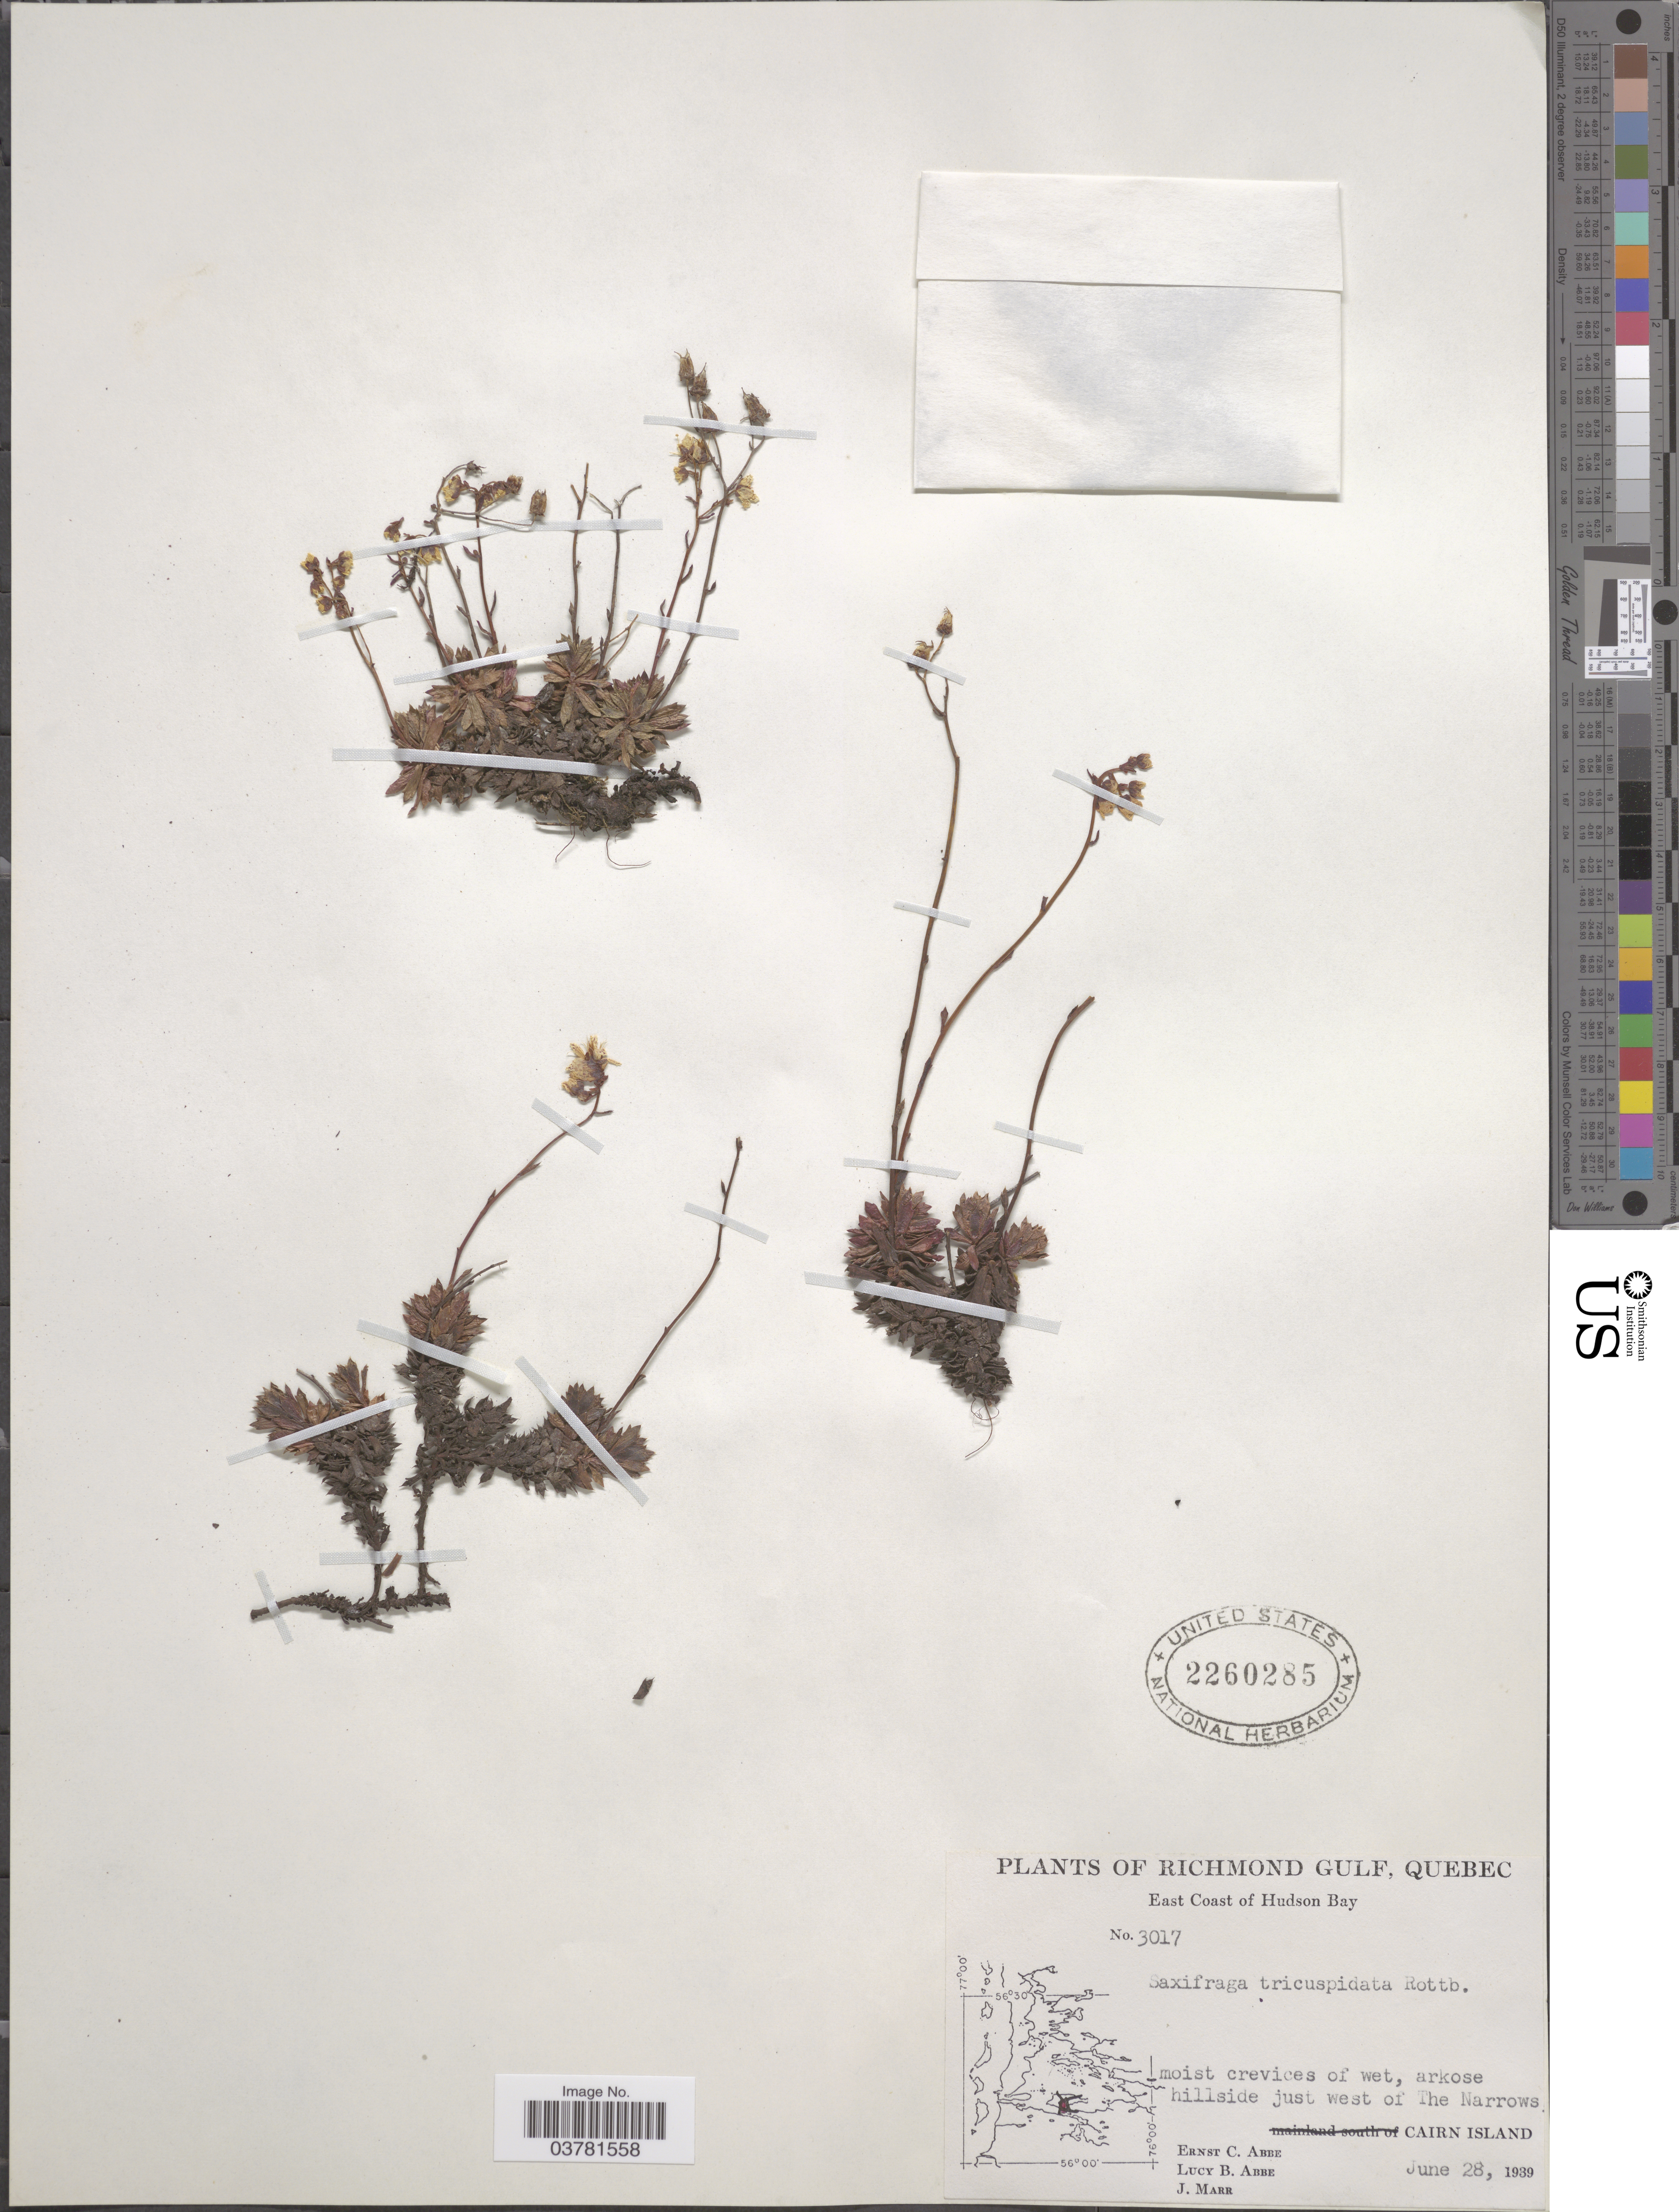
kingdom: Plantae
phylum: Tracheophyta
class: Magnoliopsida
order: Saxifragales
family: Saxifragaceae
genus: Saxifraga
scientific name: Saxifraga tricuspidata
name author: Rottb.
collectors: E. C. Abbe, L. B. Abbe & J. Marr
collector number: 3017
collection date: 1939-06-28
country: Canada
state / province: Quebec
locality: Richmond Gulf. East Coast of Hudson Bay. Moist crevices of wet, arkose hillside just west of The Narrows. Cairn Island.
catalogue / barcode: US 2260285